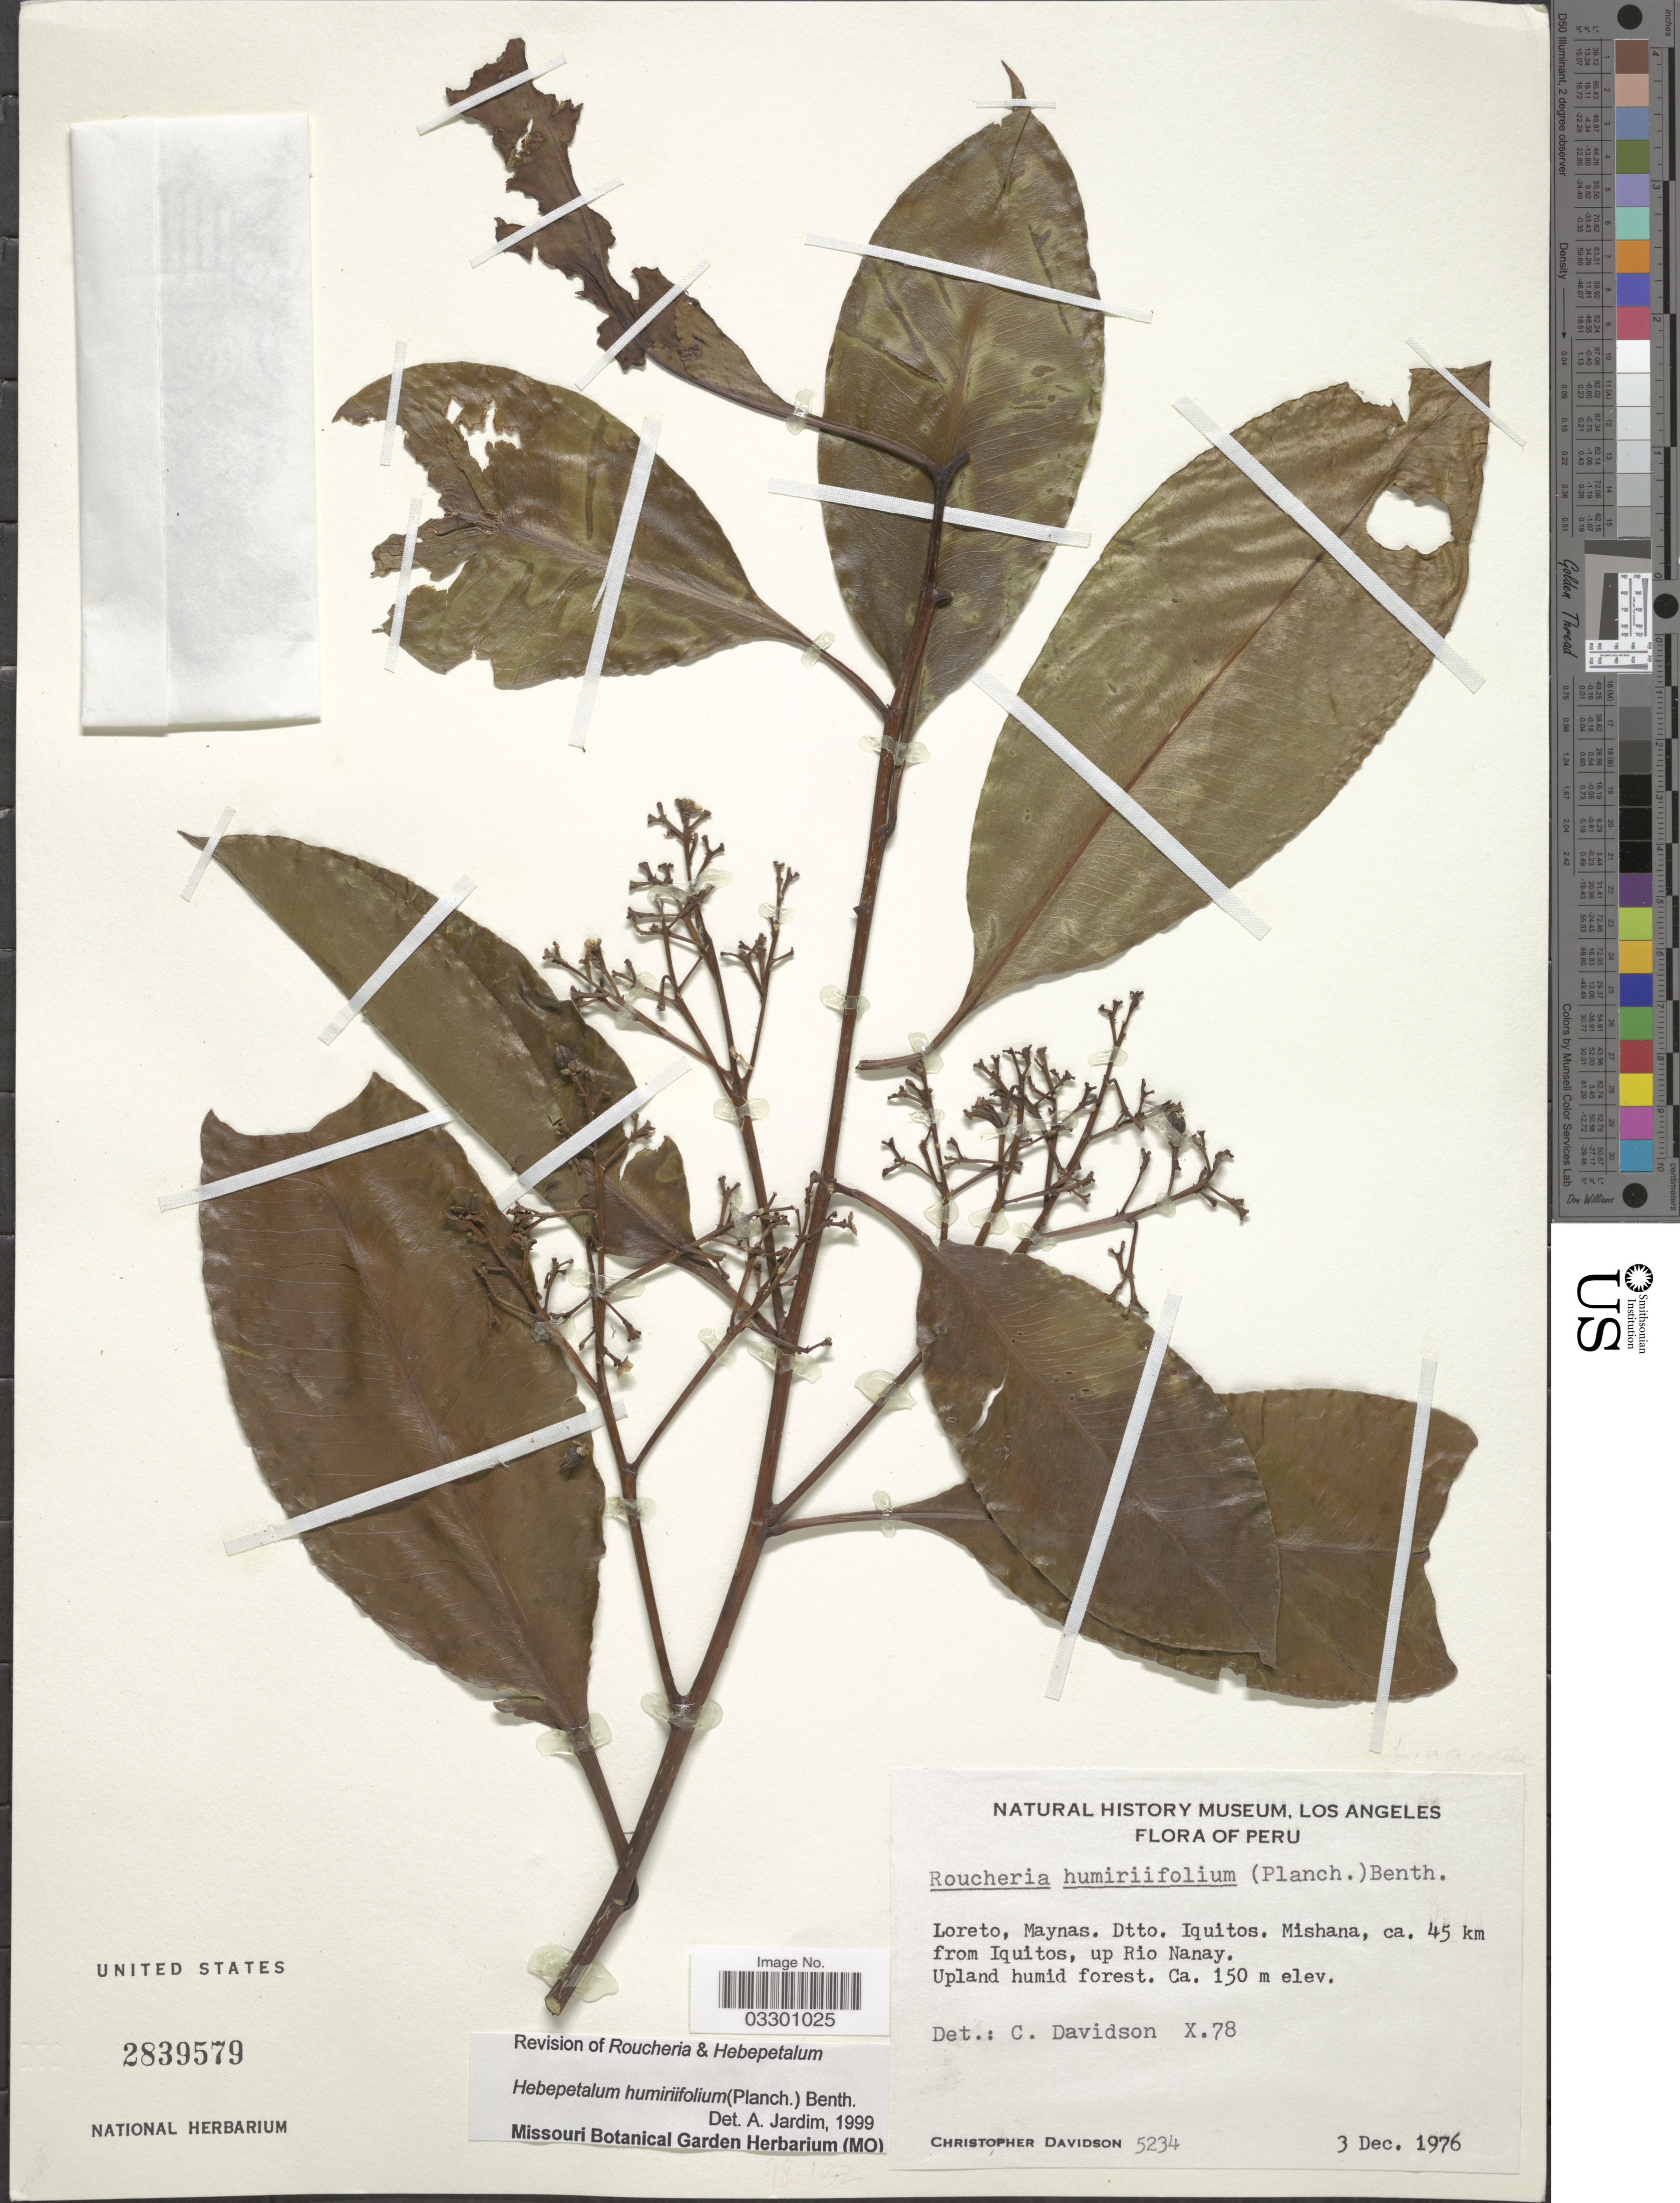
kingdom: Plantae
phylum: Tracheophyta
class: Magnoliopsida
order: Malpighiales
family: Linaceae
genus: Hebepetalum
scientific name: Hebepetalum humiriifolium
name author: (Planch.) Benth.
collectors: C. Davidson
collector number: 5234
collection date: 1976-12-03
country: Peru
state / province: Loreto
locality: Maynas. Dtto. Iquitos. Mishana, ca. 45 km from Iquitos, up Rio Nanay.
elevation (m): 150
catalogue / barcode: US 2839579